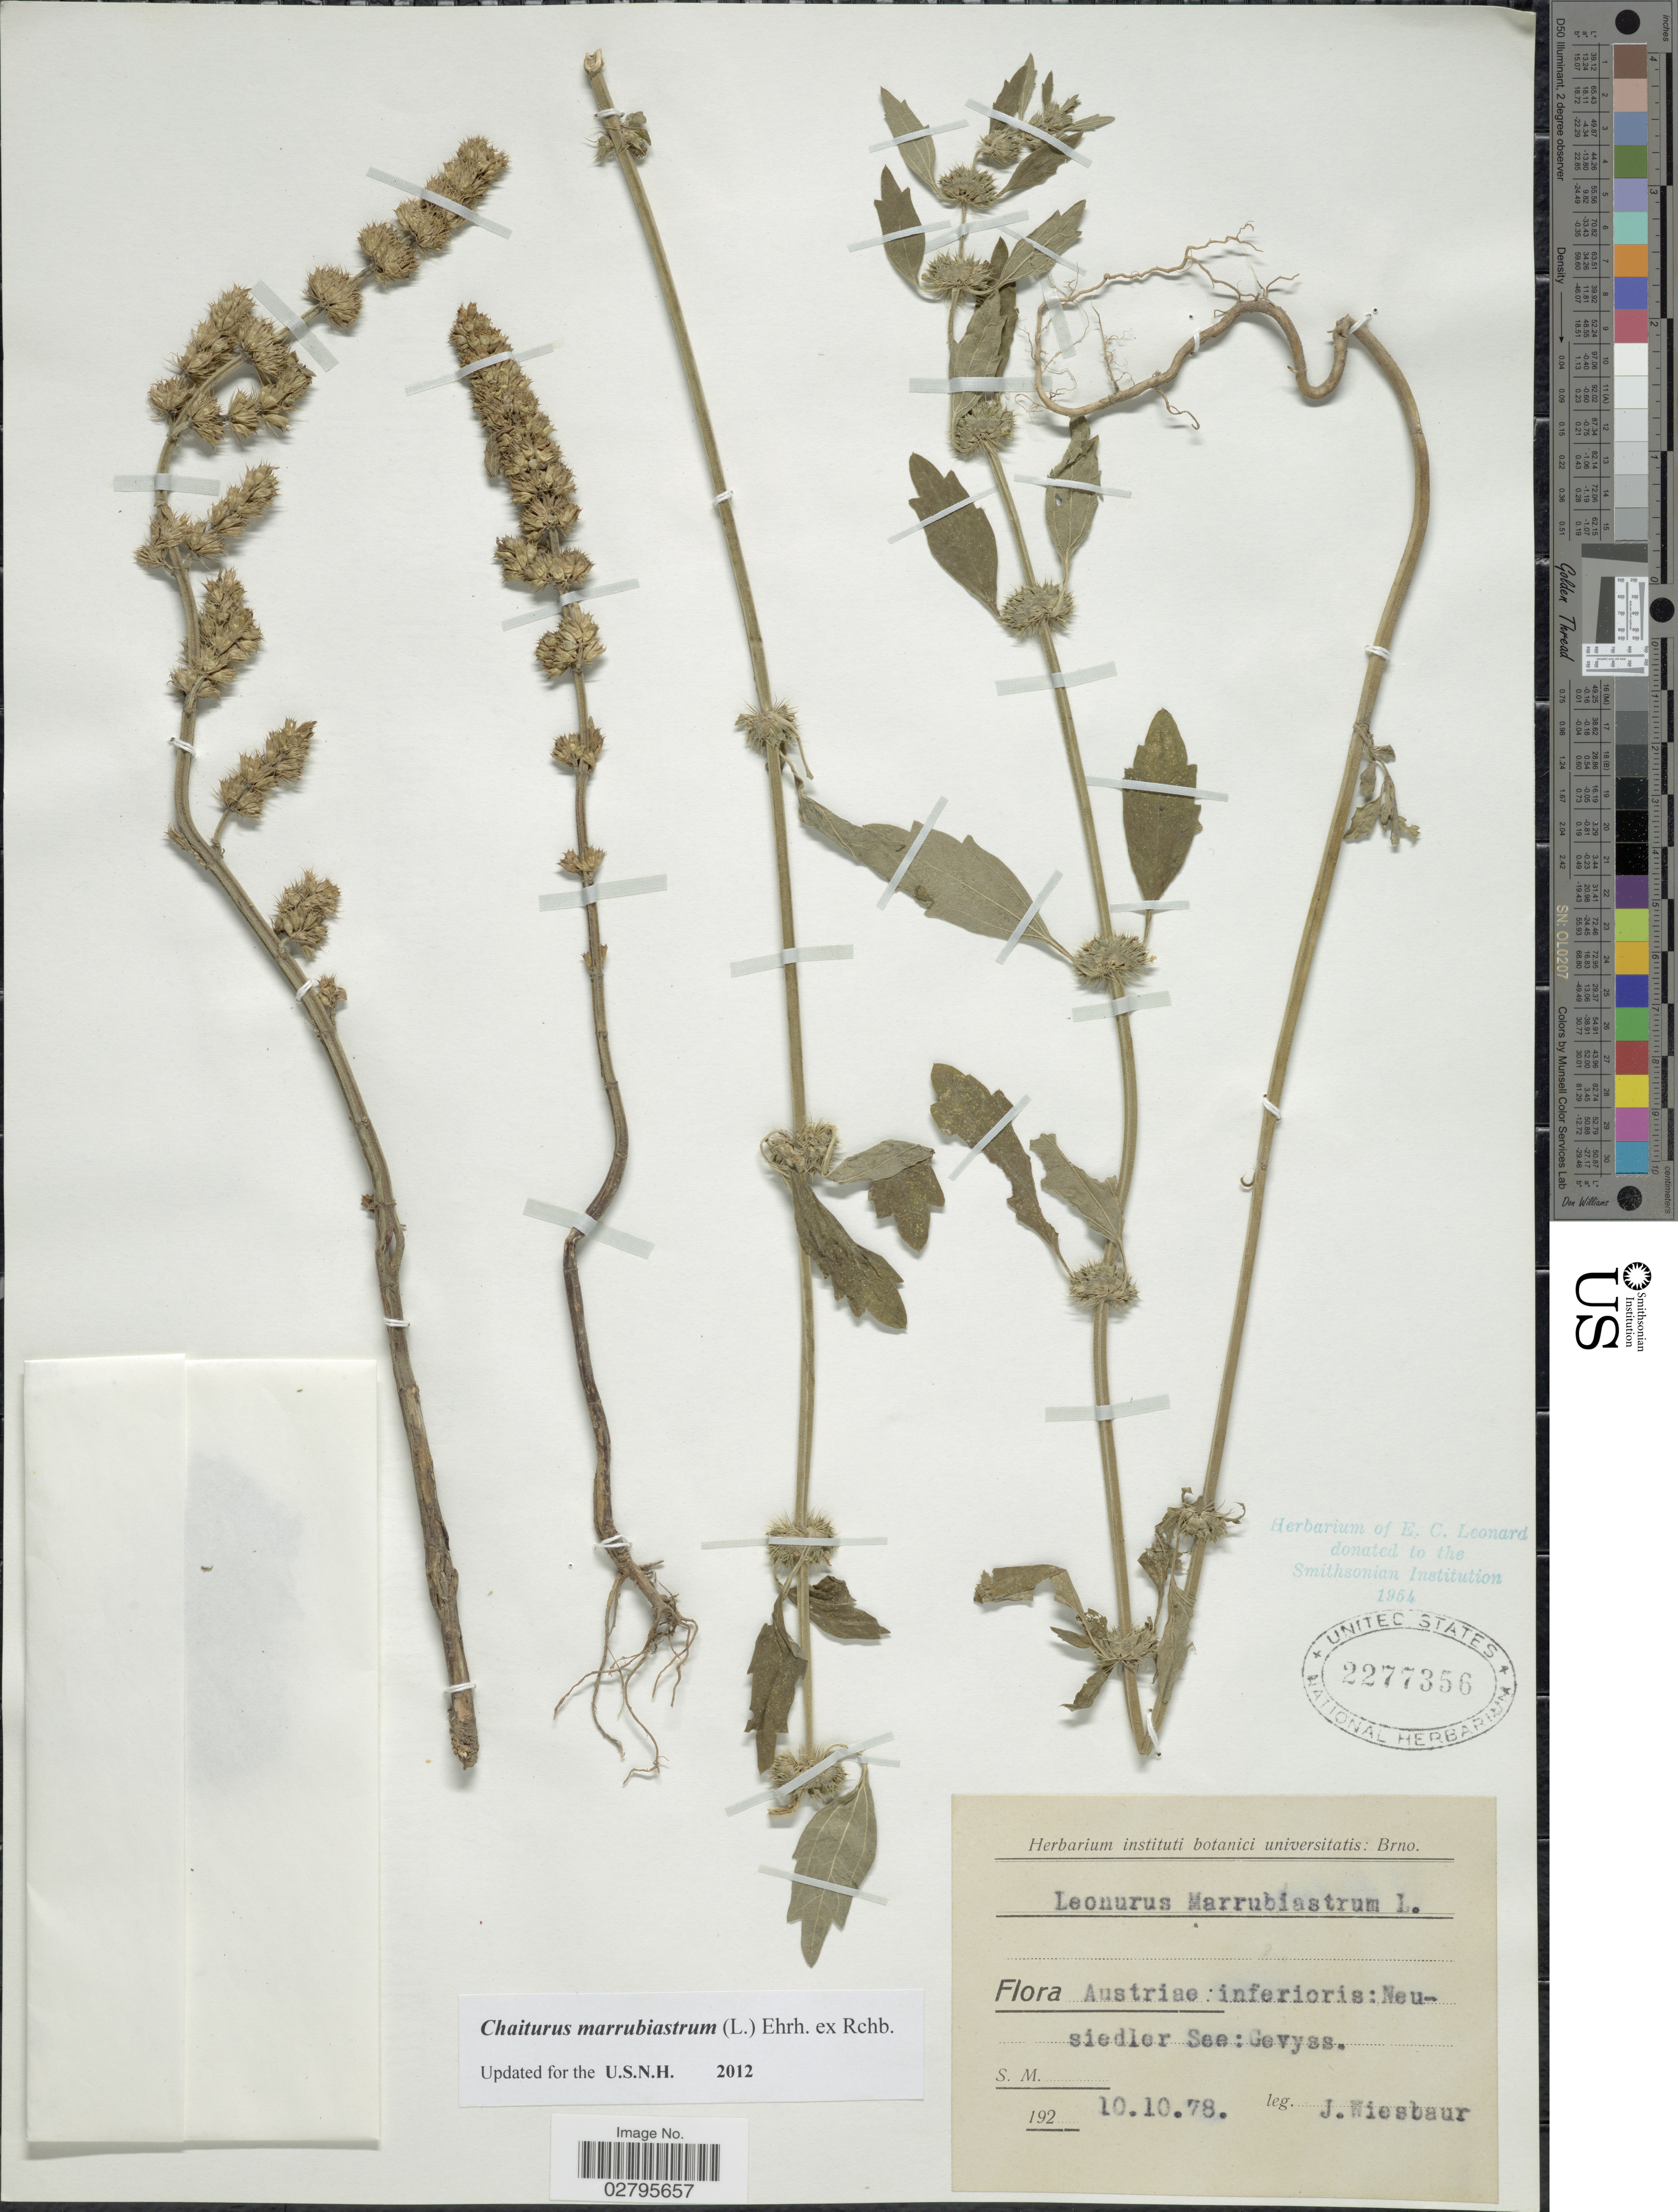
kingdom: Plantae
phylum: Tracheophyta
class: Magnoliopsida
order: Lamiales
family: Lamiaceae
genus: Chaiturus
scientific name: Chaiturus marrubiastrum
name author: (L.) Rchb.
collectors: J. Wiesbaur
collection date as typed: Transcribed d/m/y: 10/10/78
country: Austria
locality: Inferioris: Neusiedler See: Gevyss.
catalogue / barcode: US 2277356